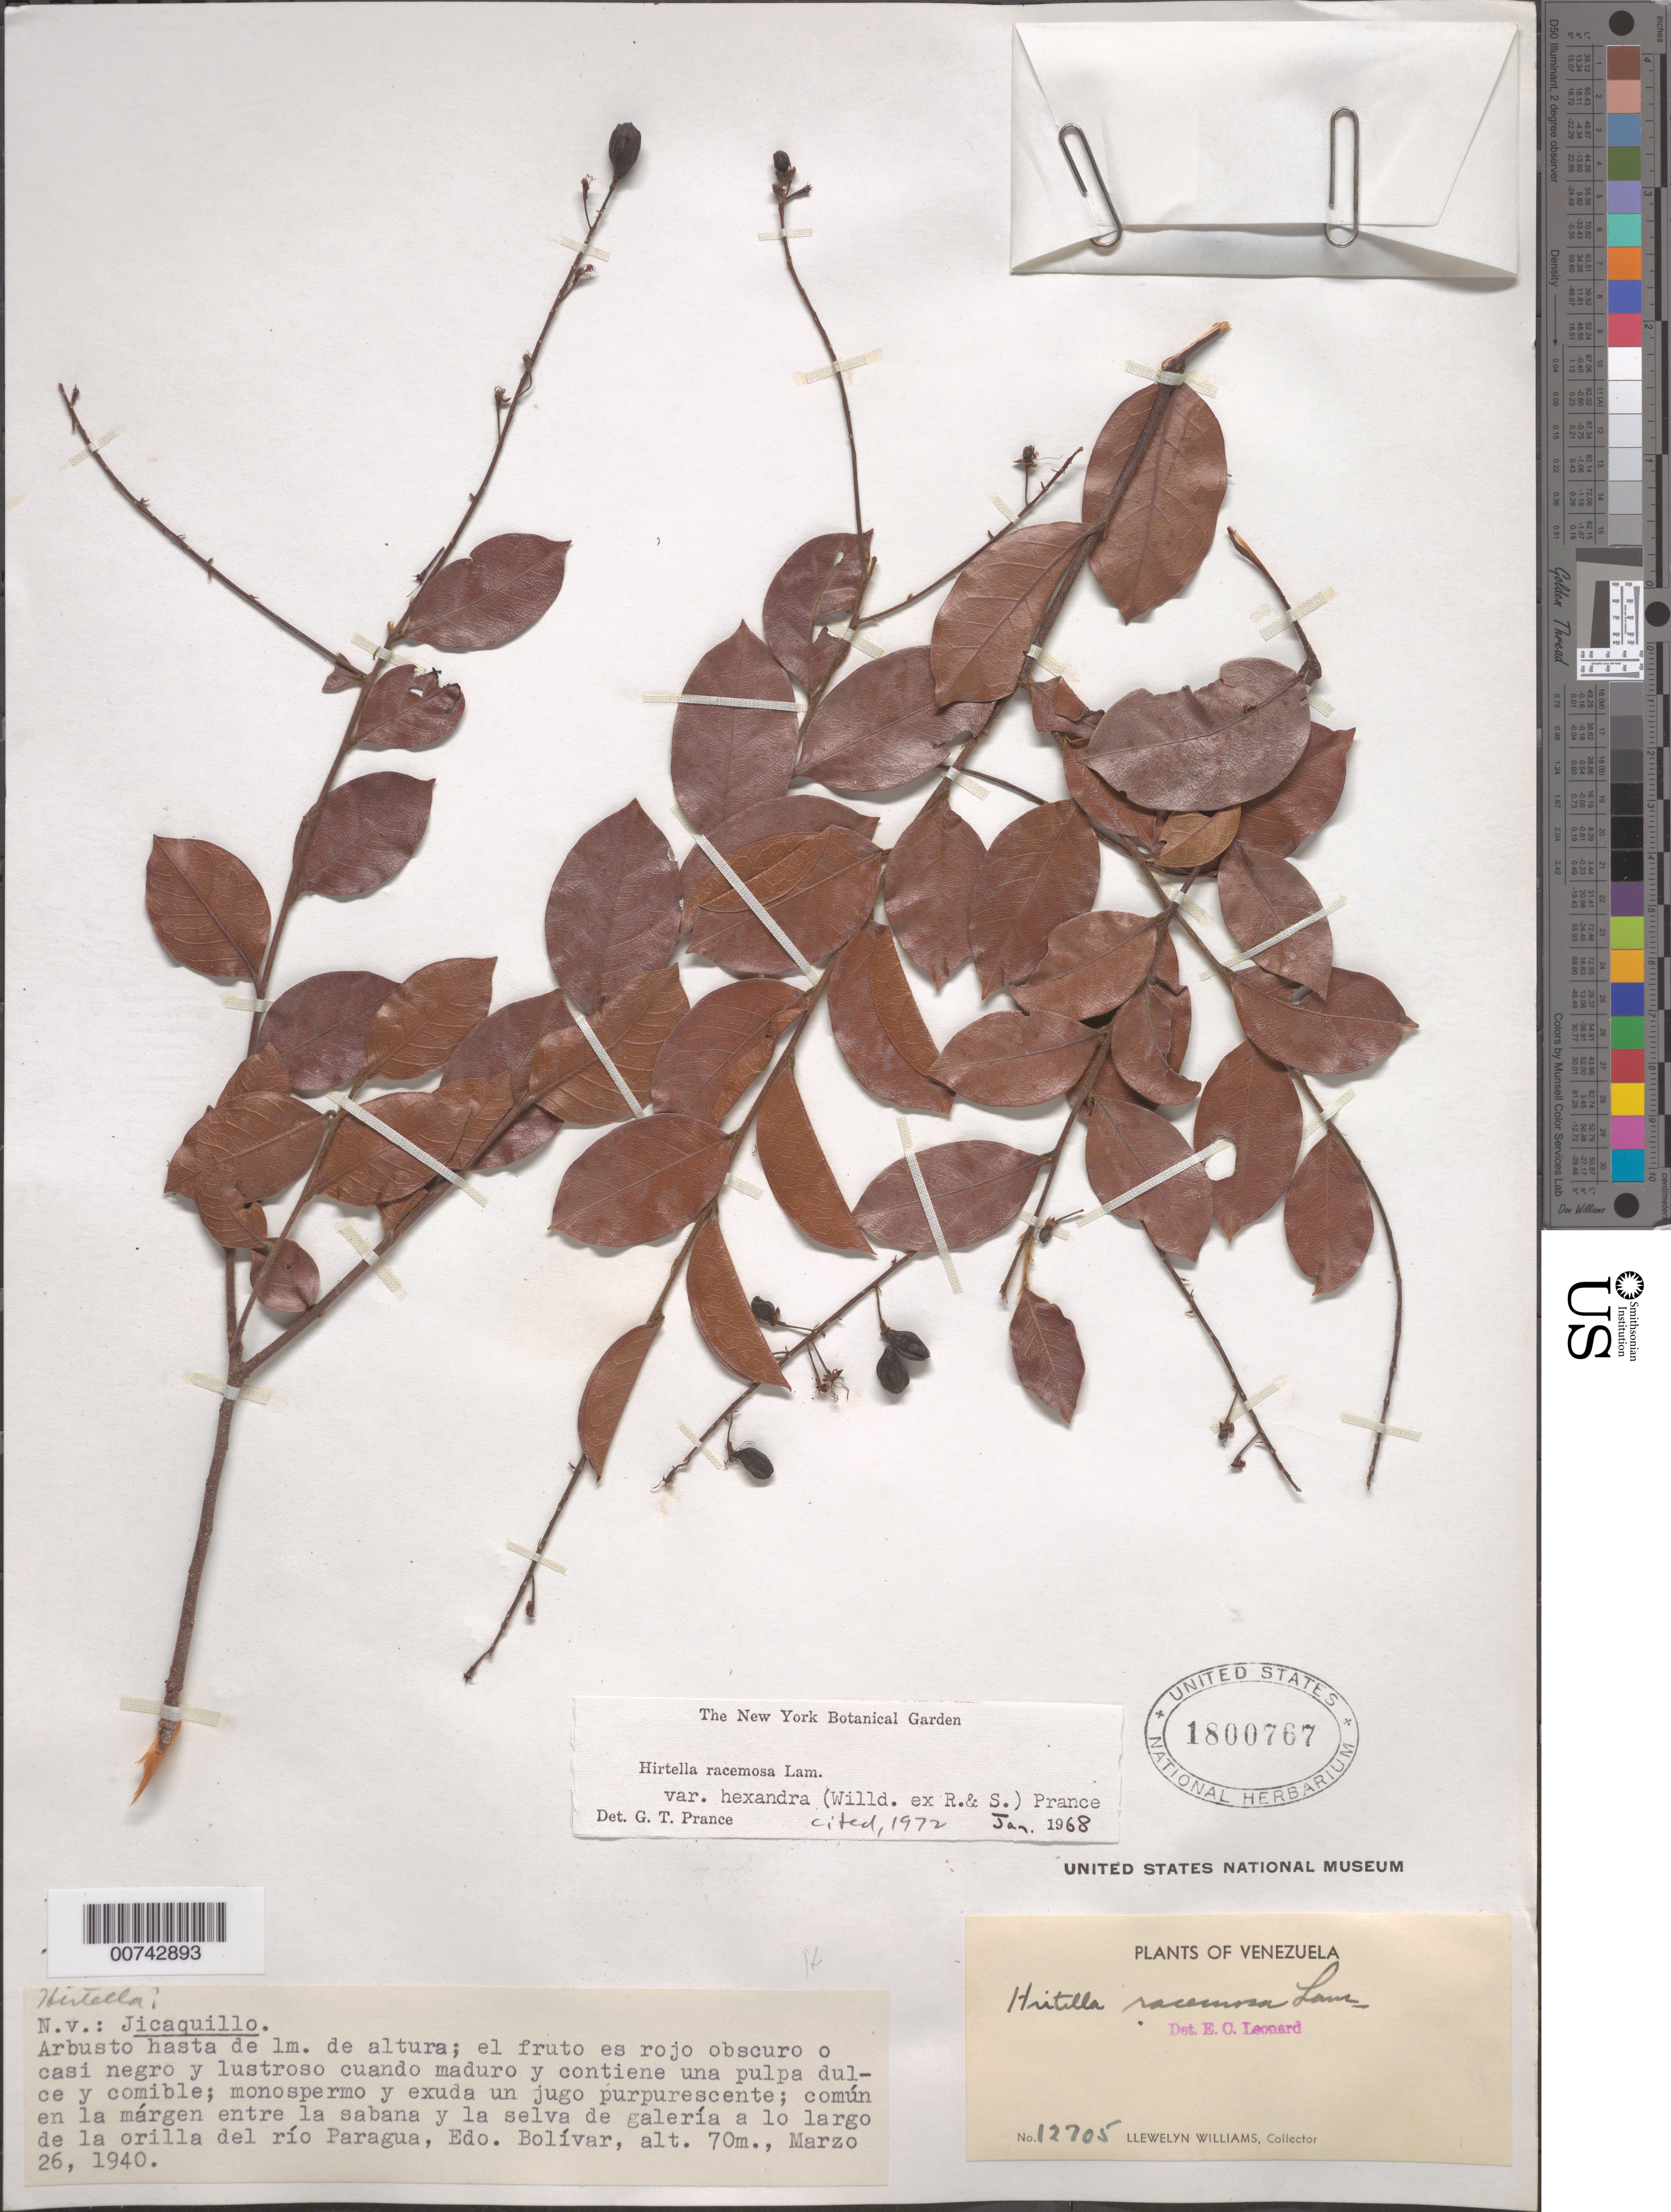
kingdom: Plantae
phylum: Tracheophyta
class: Magnoliopsida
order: Malpighiales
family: Chrysobalanaceae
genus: Hirtella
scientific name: Hirtella racemosa var. hexandra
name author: (Willd. ex Roem. & Schult.) Prance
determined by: Prance, G. T.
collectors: Ll. Williams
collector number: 12705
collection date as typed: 26-Mar-40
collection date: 1940-03-26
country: Venezuela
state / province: Bolívar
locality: Río Paragua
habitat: Margen entre la sabana y la selva de galria a lo largo de la orilla del rio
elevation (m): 70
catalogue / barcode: US 1800767